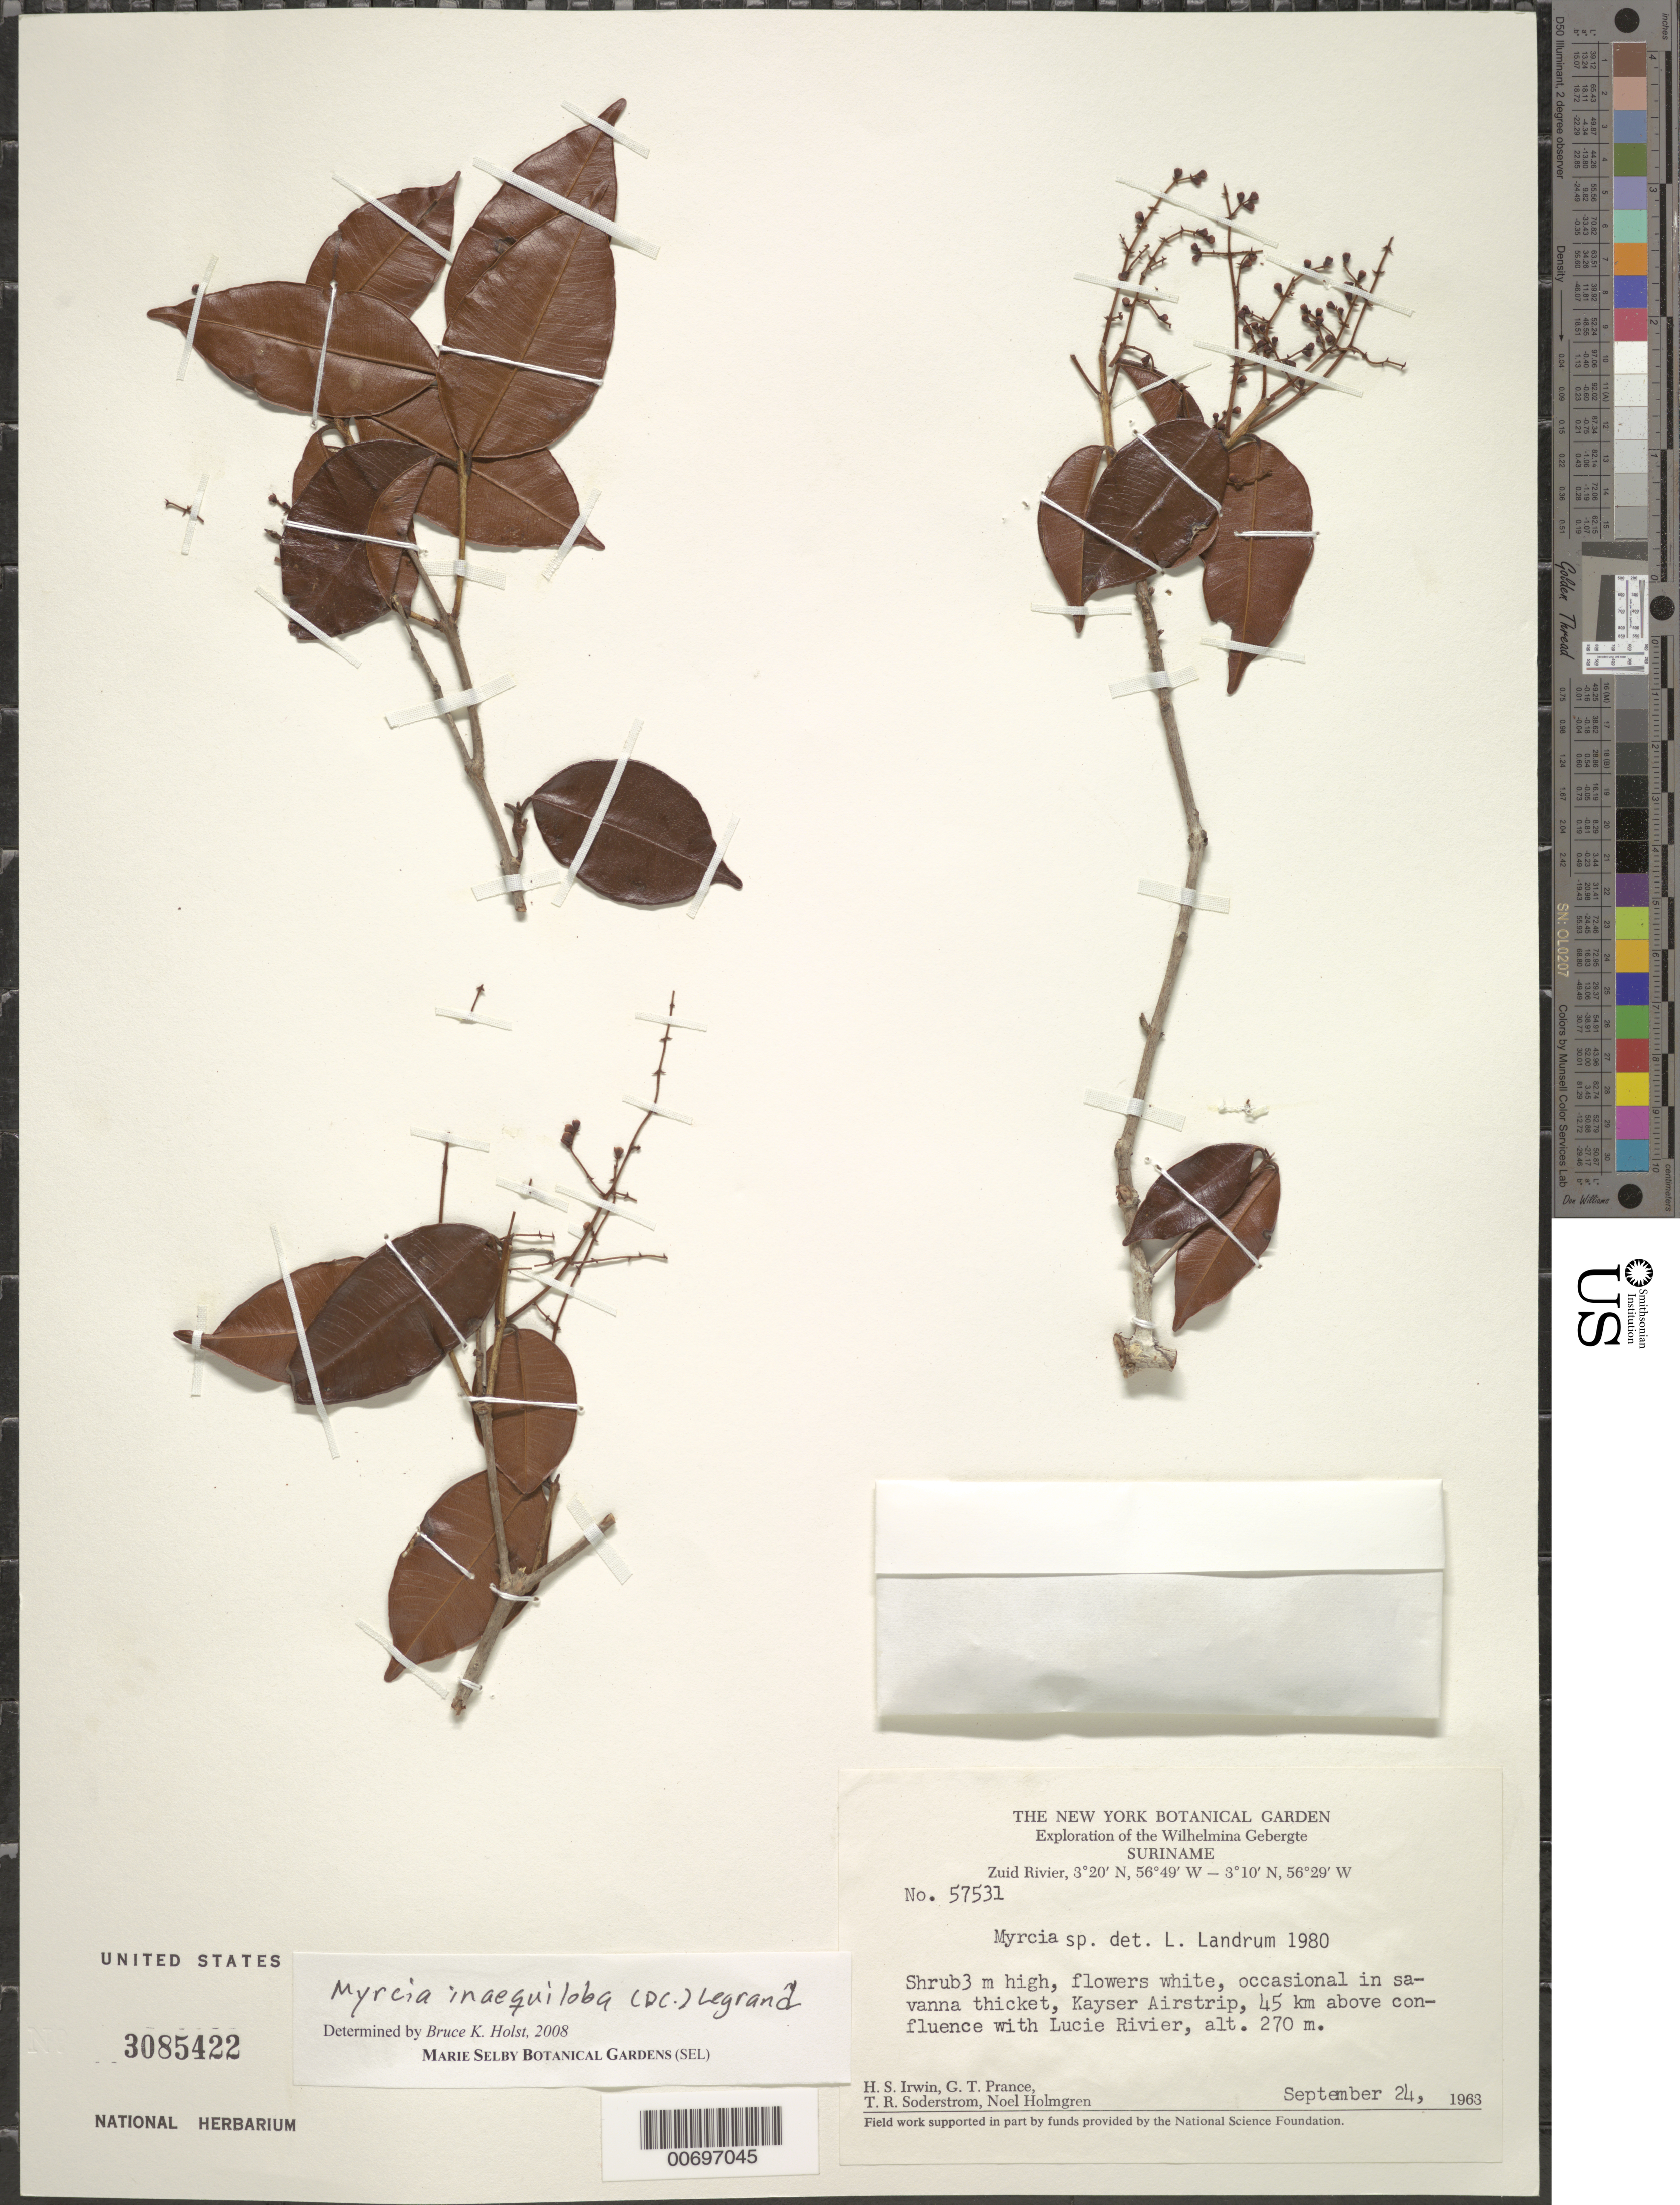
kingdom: Plantae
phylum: Tracheophyta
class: Magnoliopsida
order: Myrtales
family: Myrtaceae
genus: Myrcia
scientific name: Myrcia inaequiloba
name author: (DC.) D. Legrand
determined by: Holst, Bruce K.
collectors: H. Irwin, G. T. Prance, T. R. Soderstrom & N. H. Holmgren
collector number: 57531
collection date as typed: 24-Sep-63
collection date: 1963-09-24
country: Suriname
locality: Kayser Airstrip, Zuid R., 45 km above confl. with Lucie R., Wilhelmina Gebergte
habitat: Savanna thicket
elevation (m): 270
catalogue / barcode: US 3085422